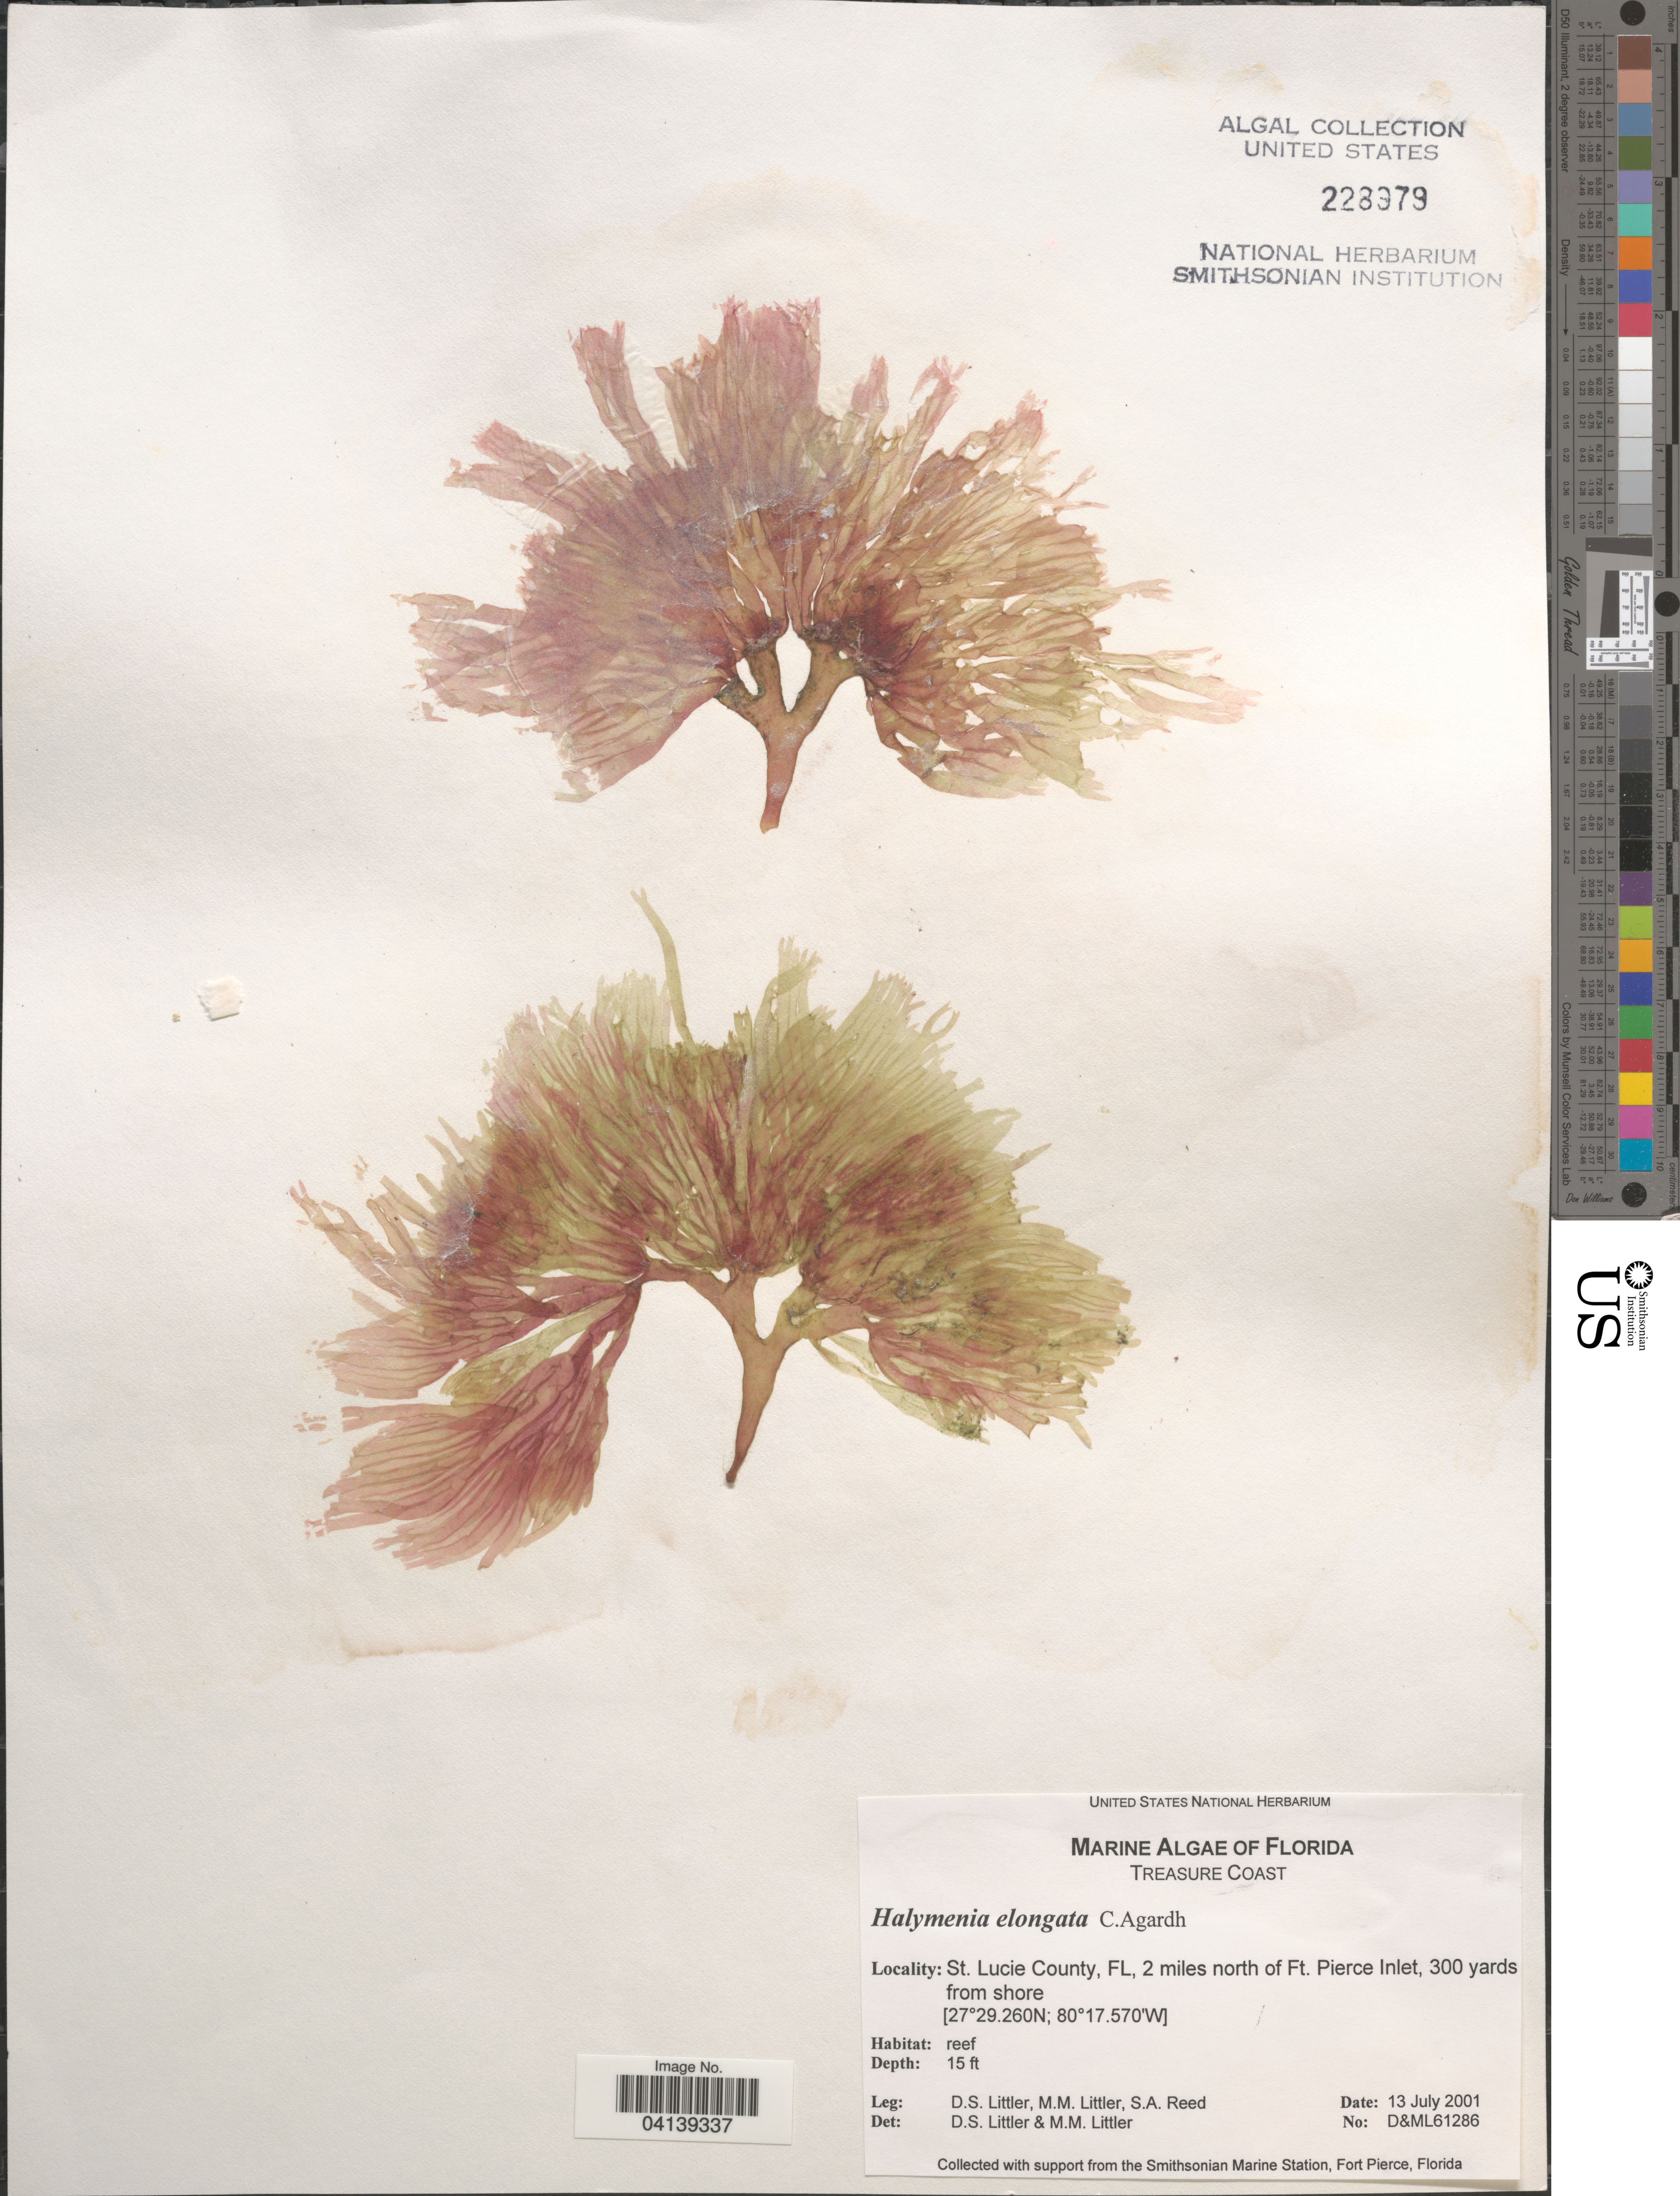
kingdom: Plantae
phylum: Rhodophyta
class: Florideophyceae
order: Halymeniales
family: Halymeniaceae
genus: Halymenia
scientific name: Halymenia elongata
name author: C. Agardh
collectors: D. S. Littler & S. Reed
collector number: D&ML61286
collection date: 2001-07-13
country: United States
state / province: Florida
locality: Treasure Coast. St. Lucie County, 2 miles north of Ft. Pierce Inlet, 300 yards from shore.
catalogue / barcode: US 228979